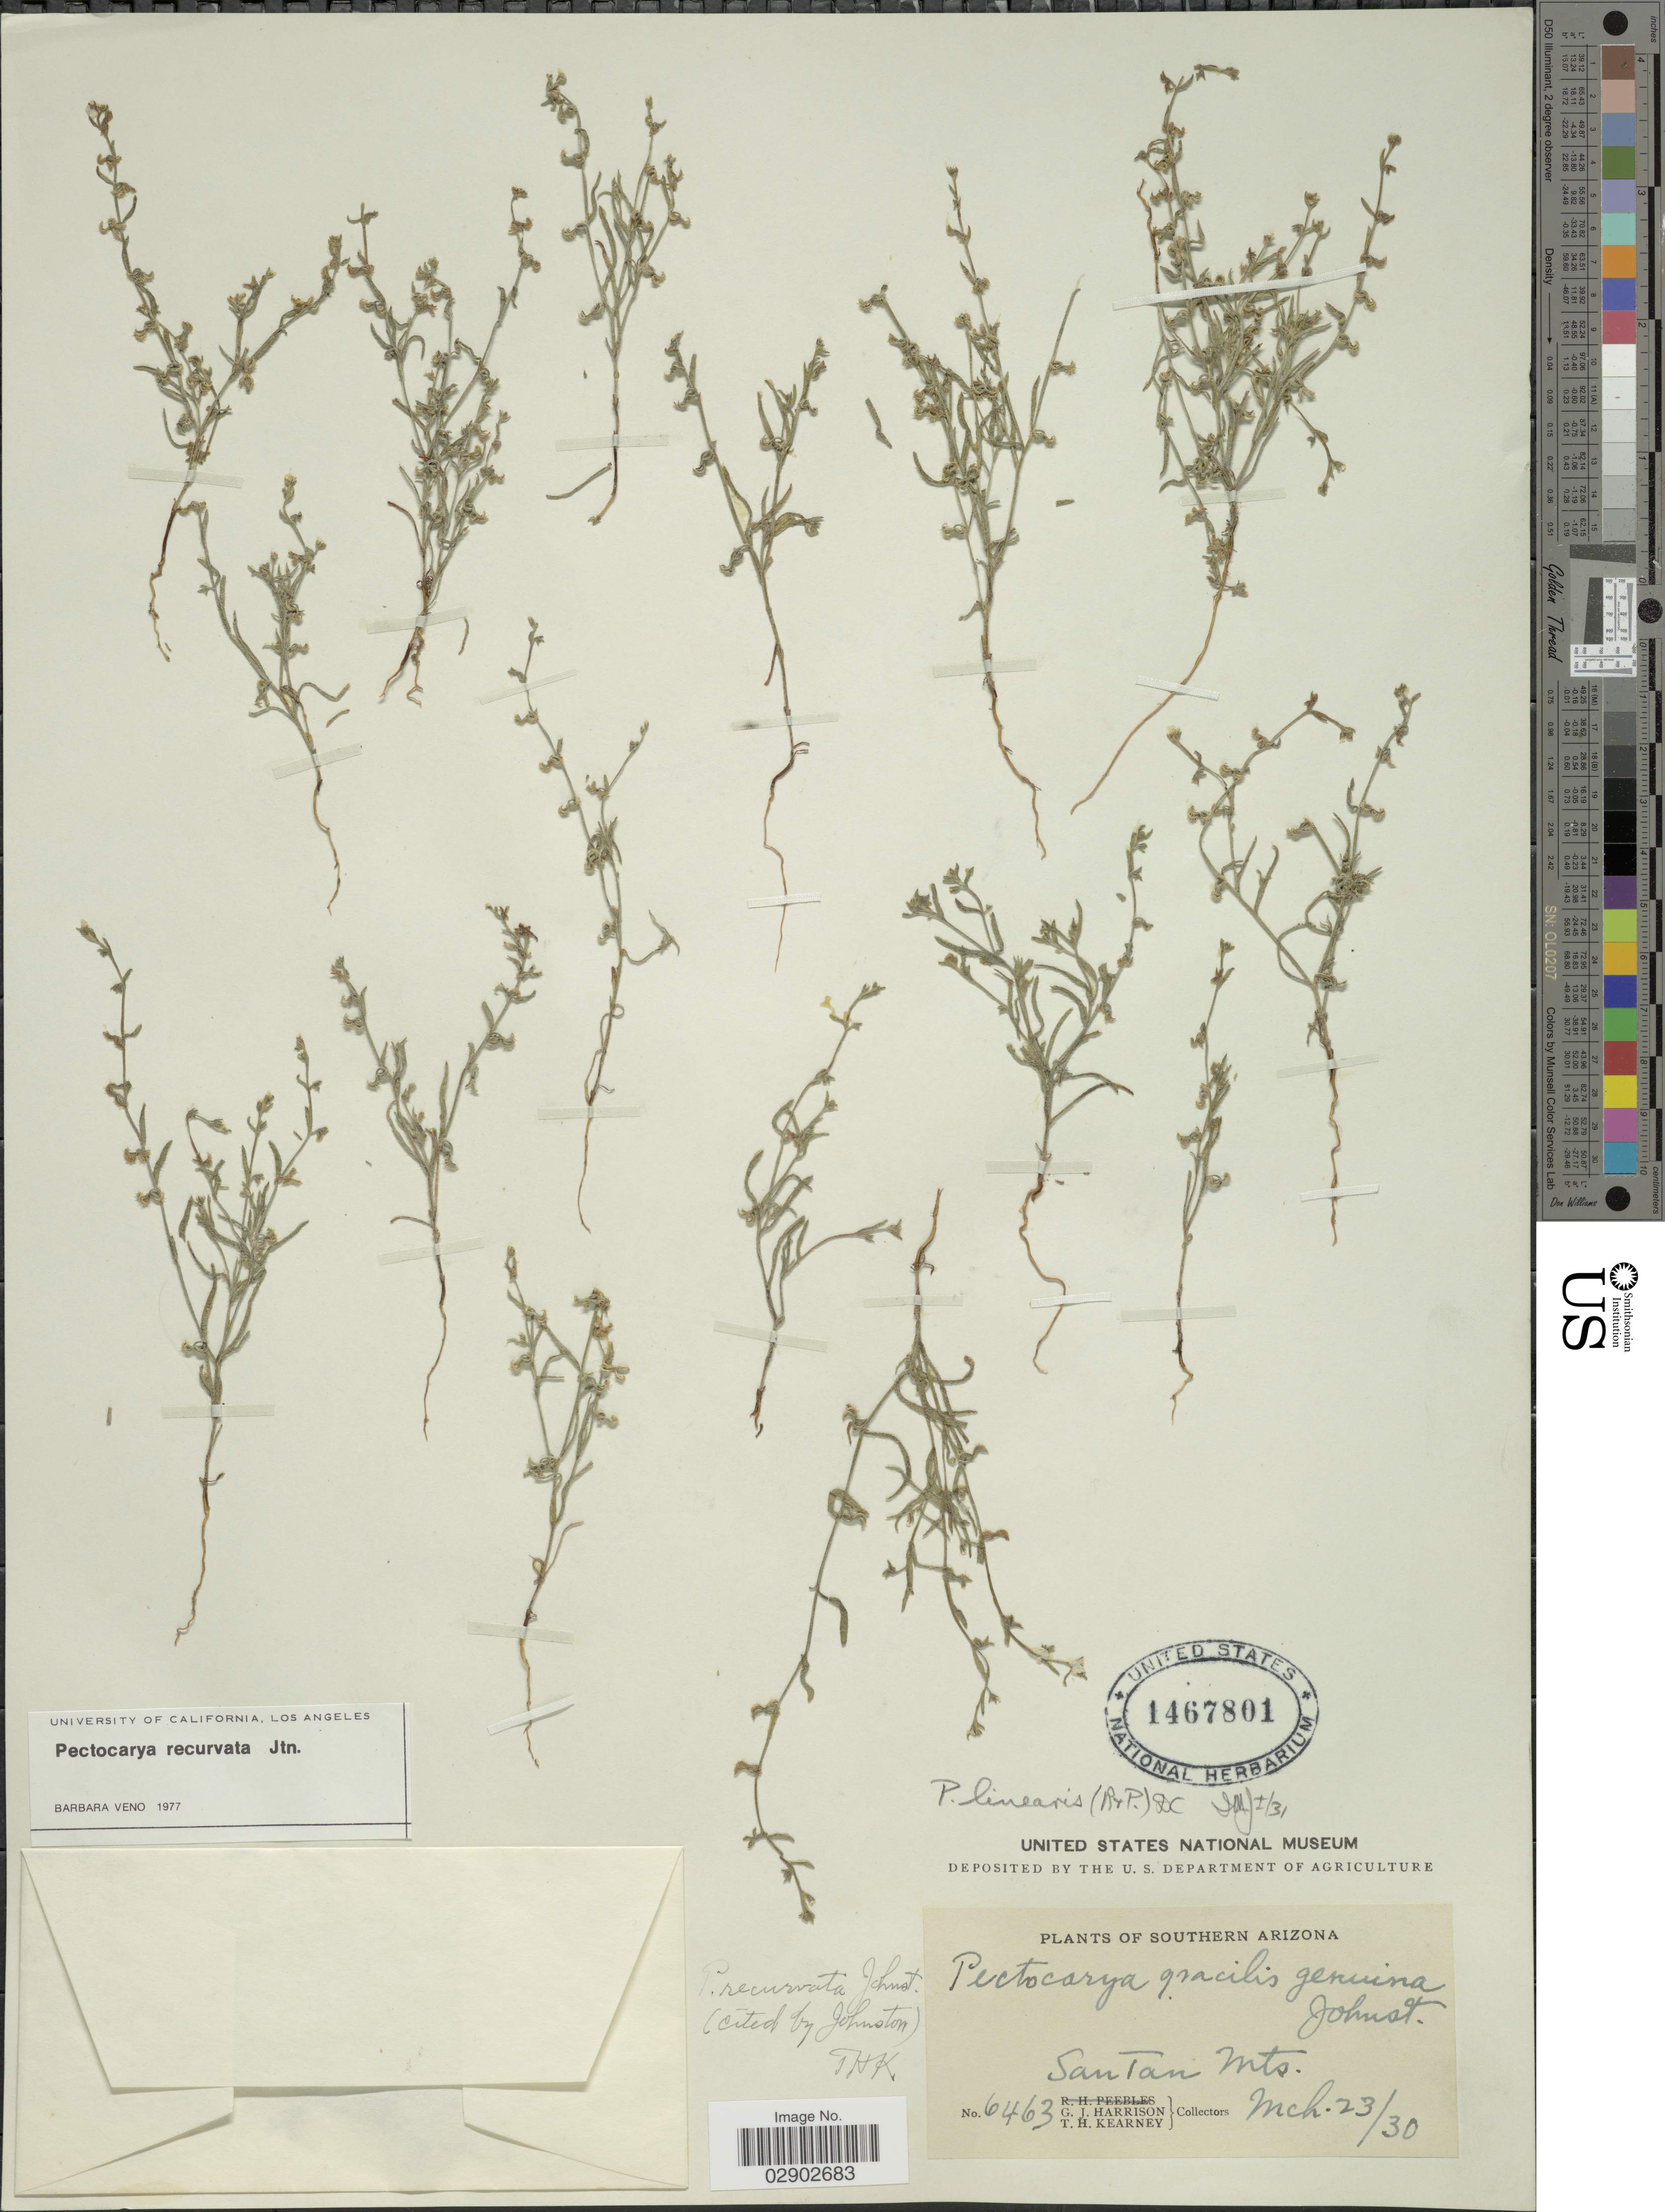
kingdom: Plantae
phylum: Tracheophyta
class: Magnoliopsida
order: Boraginales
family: Boraginaceae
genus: Pectocarya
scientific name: Pectocarya recurvata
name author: I.M. Johnst.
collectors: G. J. Harrison & T. H. Kearney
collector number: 6463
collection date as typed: Transcribed d/m/y: 23/3/30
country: United States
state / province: Arizona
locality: Southern Arizona, San Tan Mts.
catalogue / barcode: US 1467801